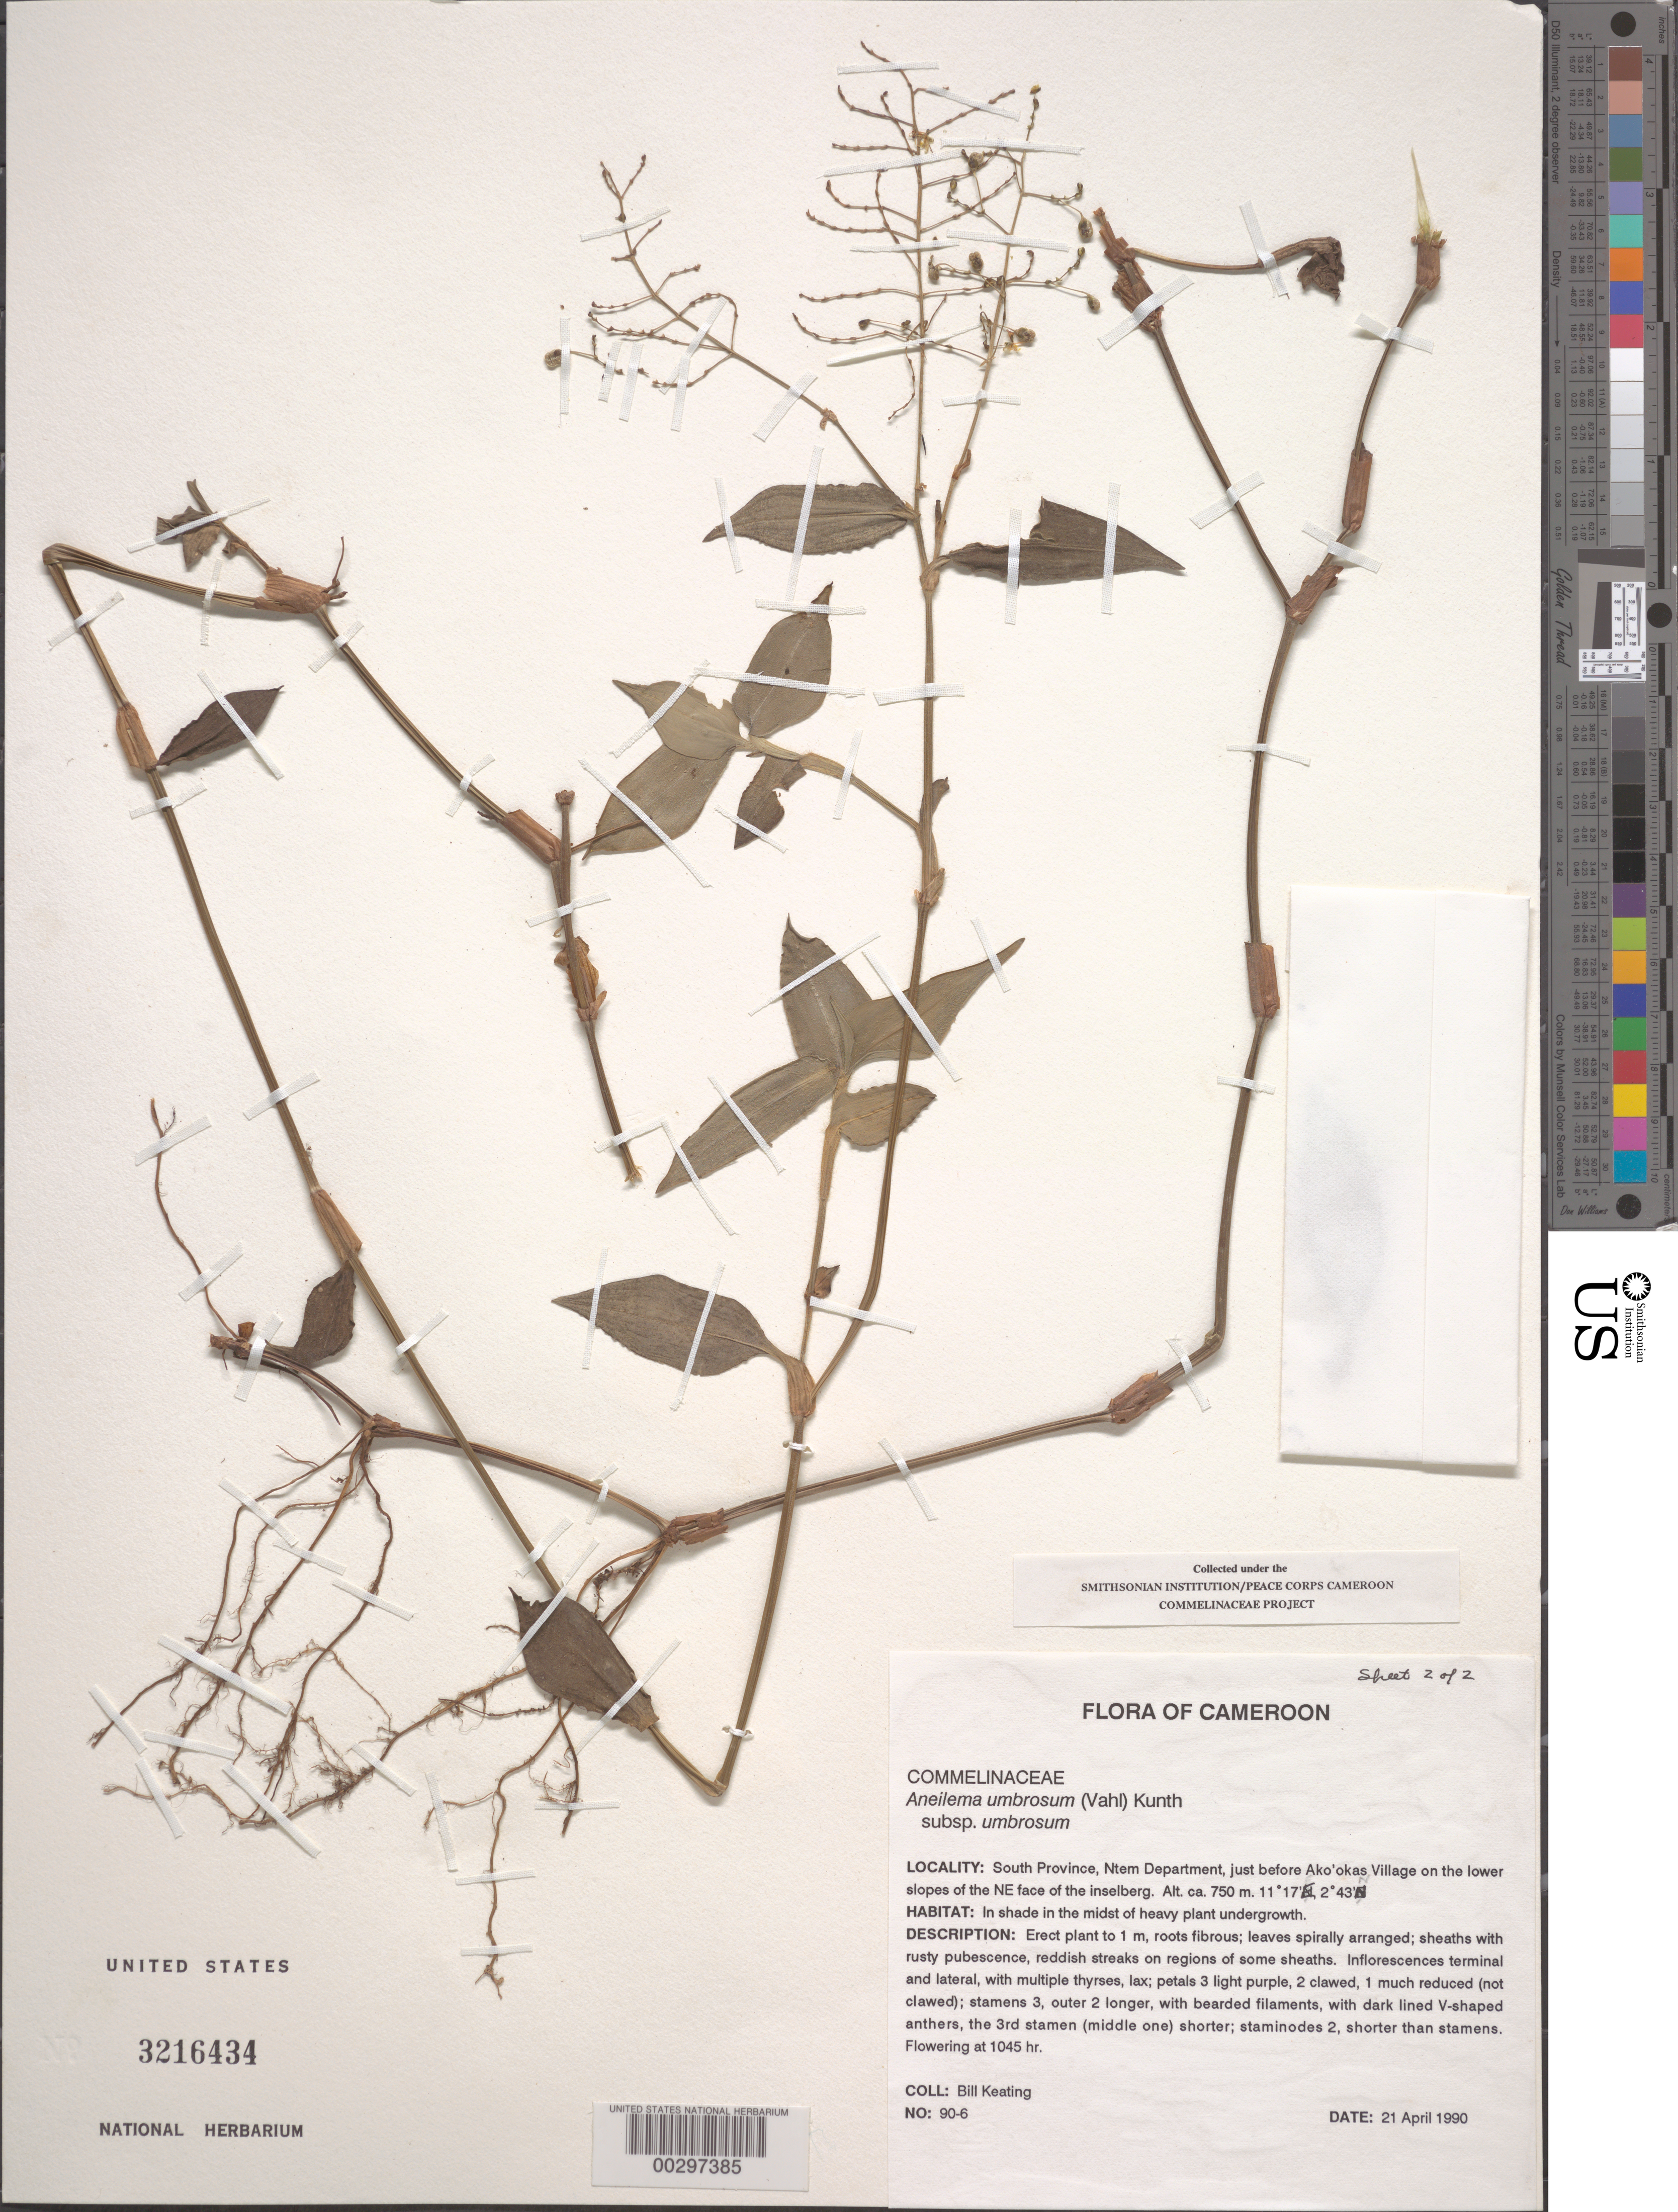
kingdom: Plantae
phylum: Tracheophyta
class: Liliopsida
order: Commelinales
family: Commelinaceae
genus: Aneilema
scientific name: Aneilema umbrosum subsp. umbrosum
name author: (Vahl) Kunth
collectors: B. Keating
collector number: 90-6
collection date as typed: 21 Apr 1990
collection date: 1990-04-21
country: Cameroon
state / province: Sud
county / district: Ntem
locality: Ntem, ako'okas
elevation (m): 750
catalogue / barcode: US 3216434